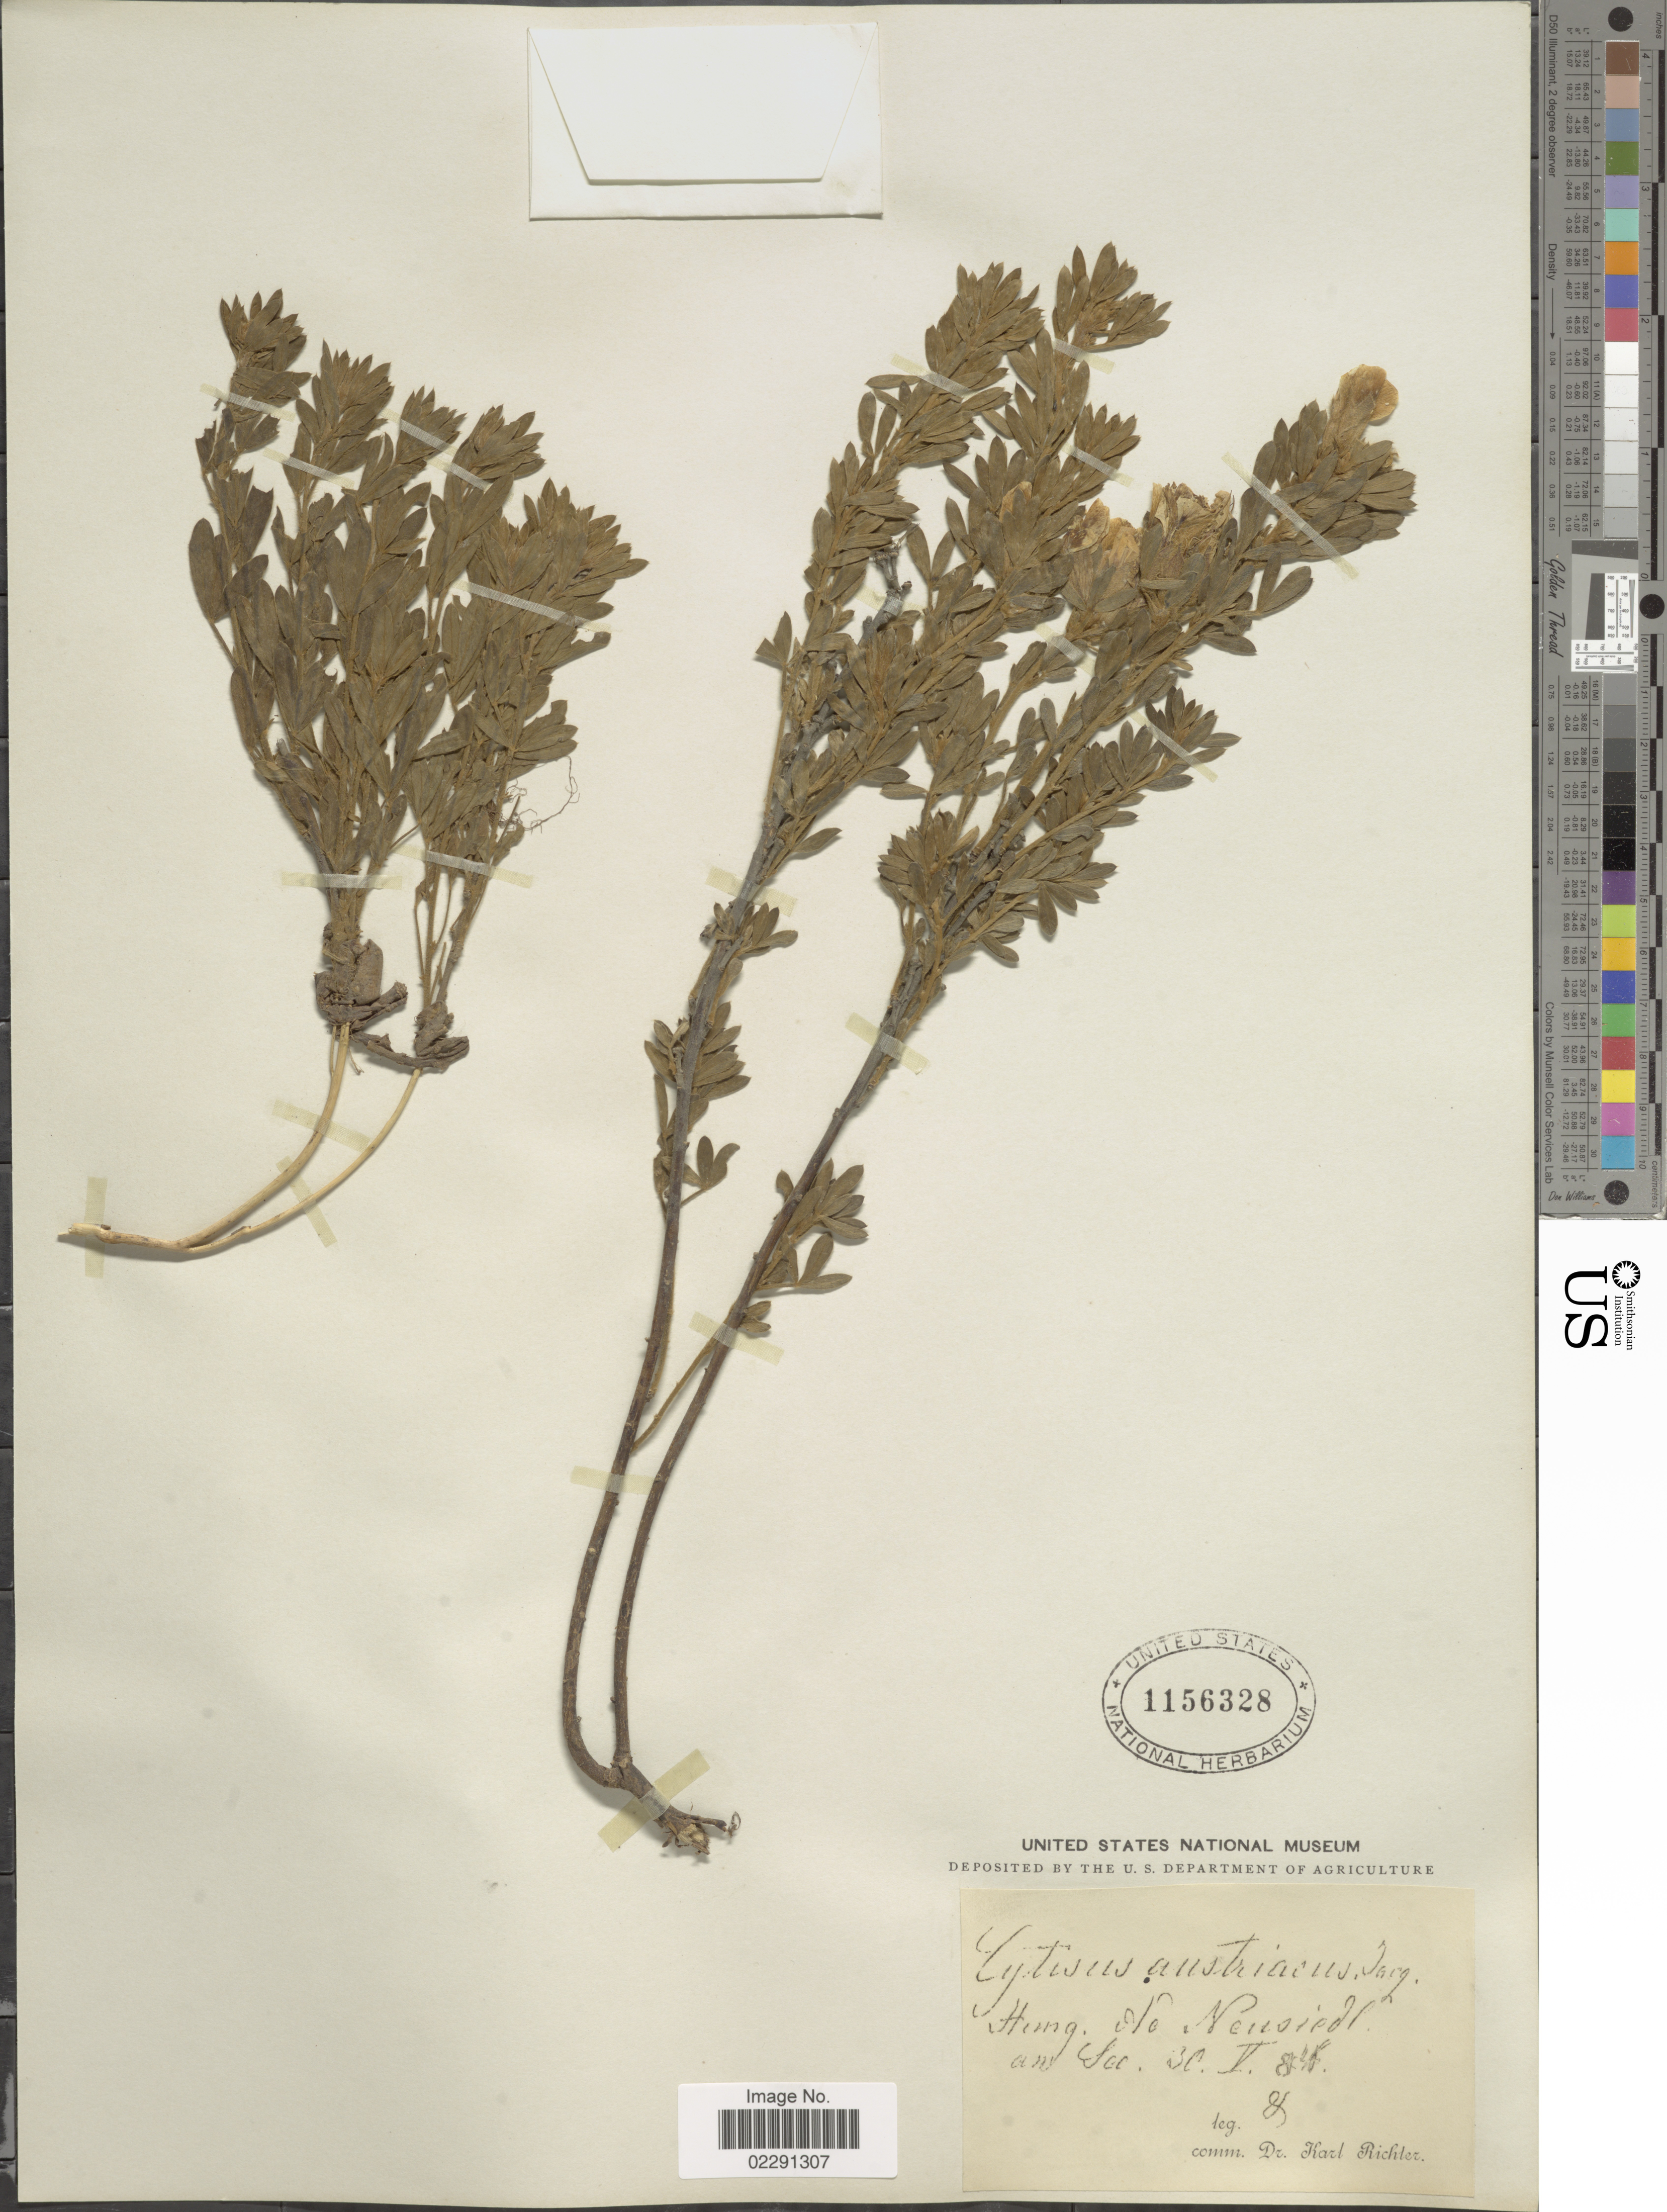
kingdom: Plantae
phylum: Tracheophyta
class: Magnoliopsida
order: Fabales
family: Fabaceae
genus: Cytisus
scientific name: Cytisus austriacus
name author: L.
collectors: K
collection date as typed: Transcribed d/m/y: /5/35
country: Austria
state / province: Burgenland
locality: Hung. Ne Neusiedl am Sac. BC. [interpreted]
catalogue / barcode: US 1156328